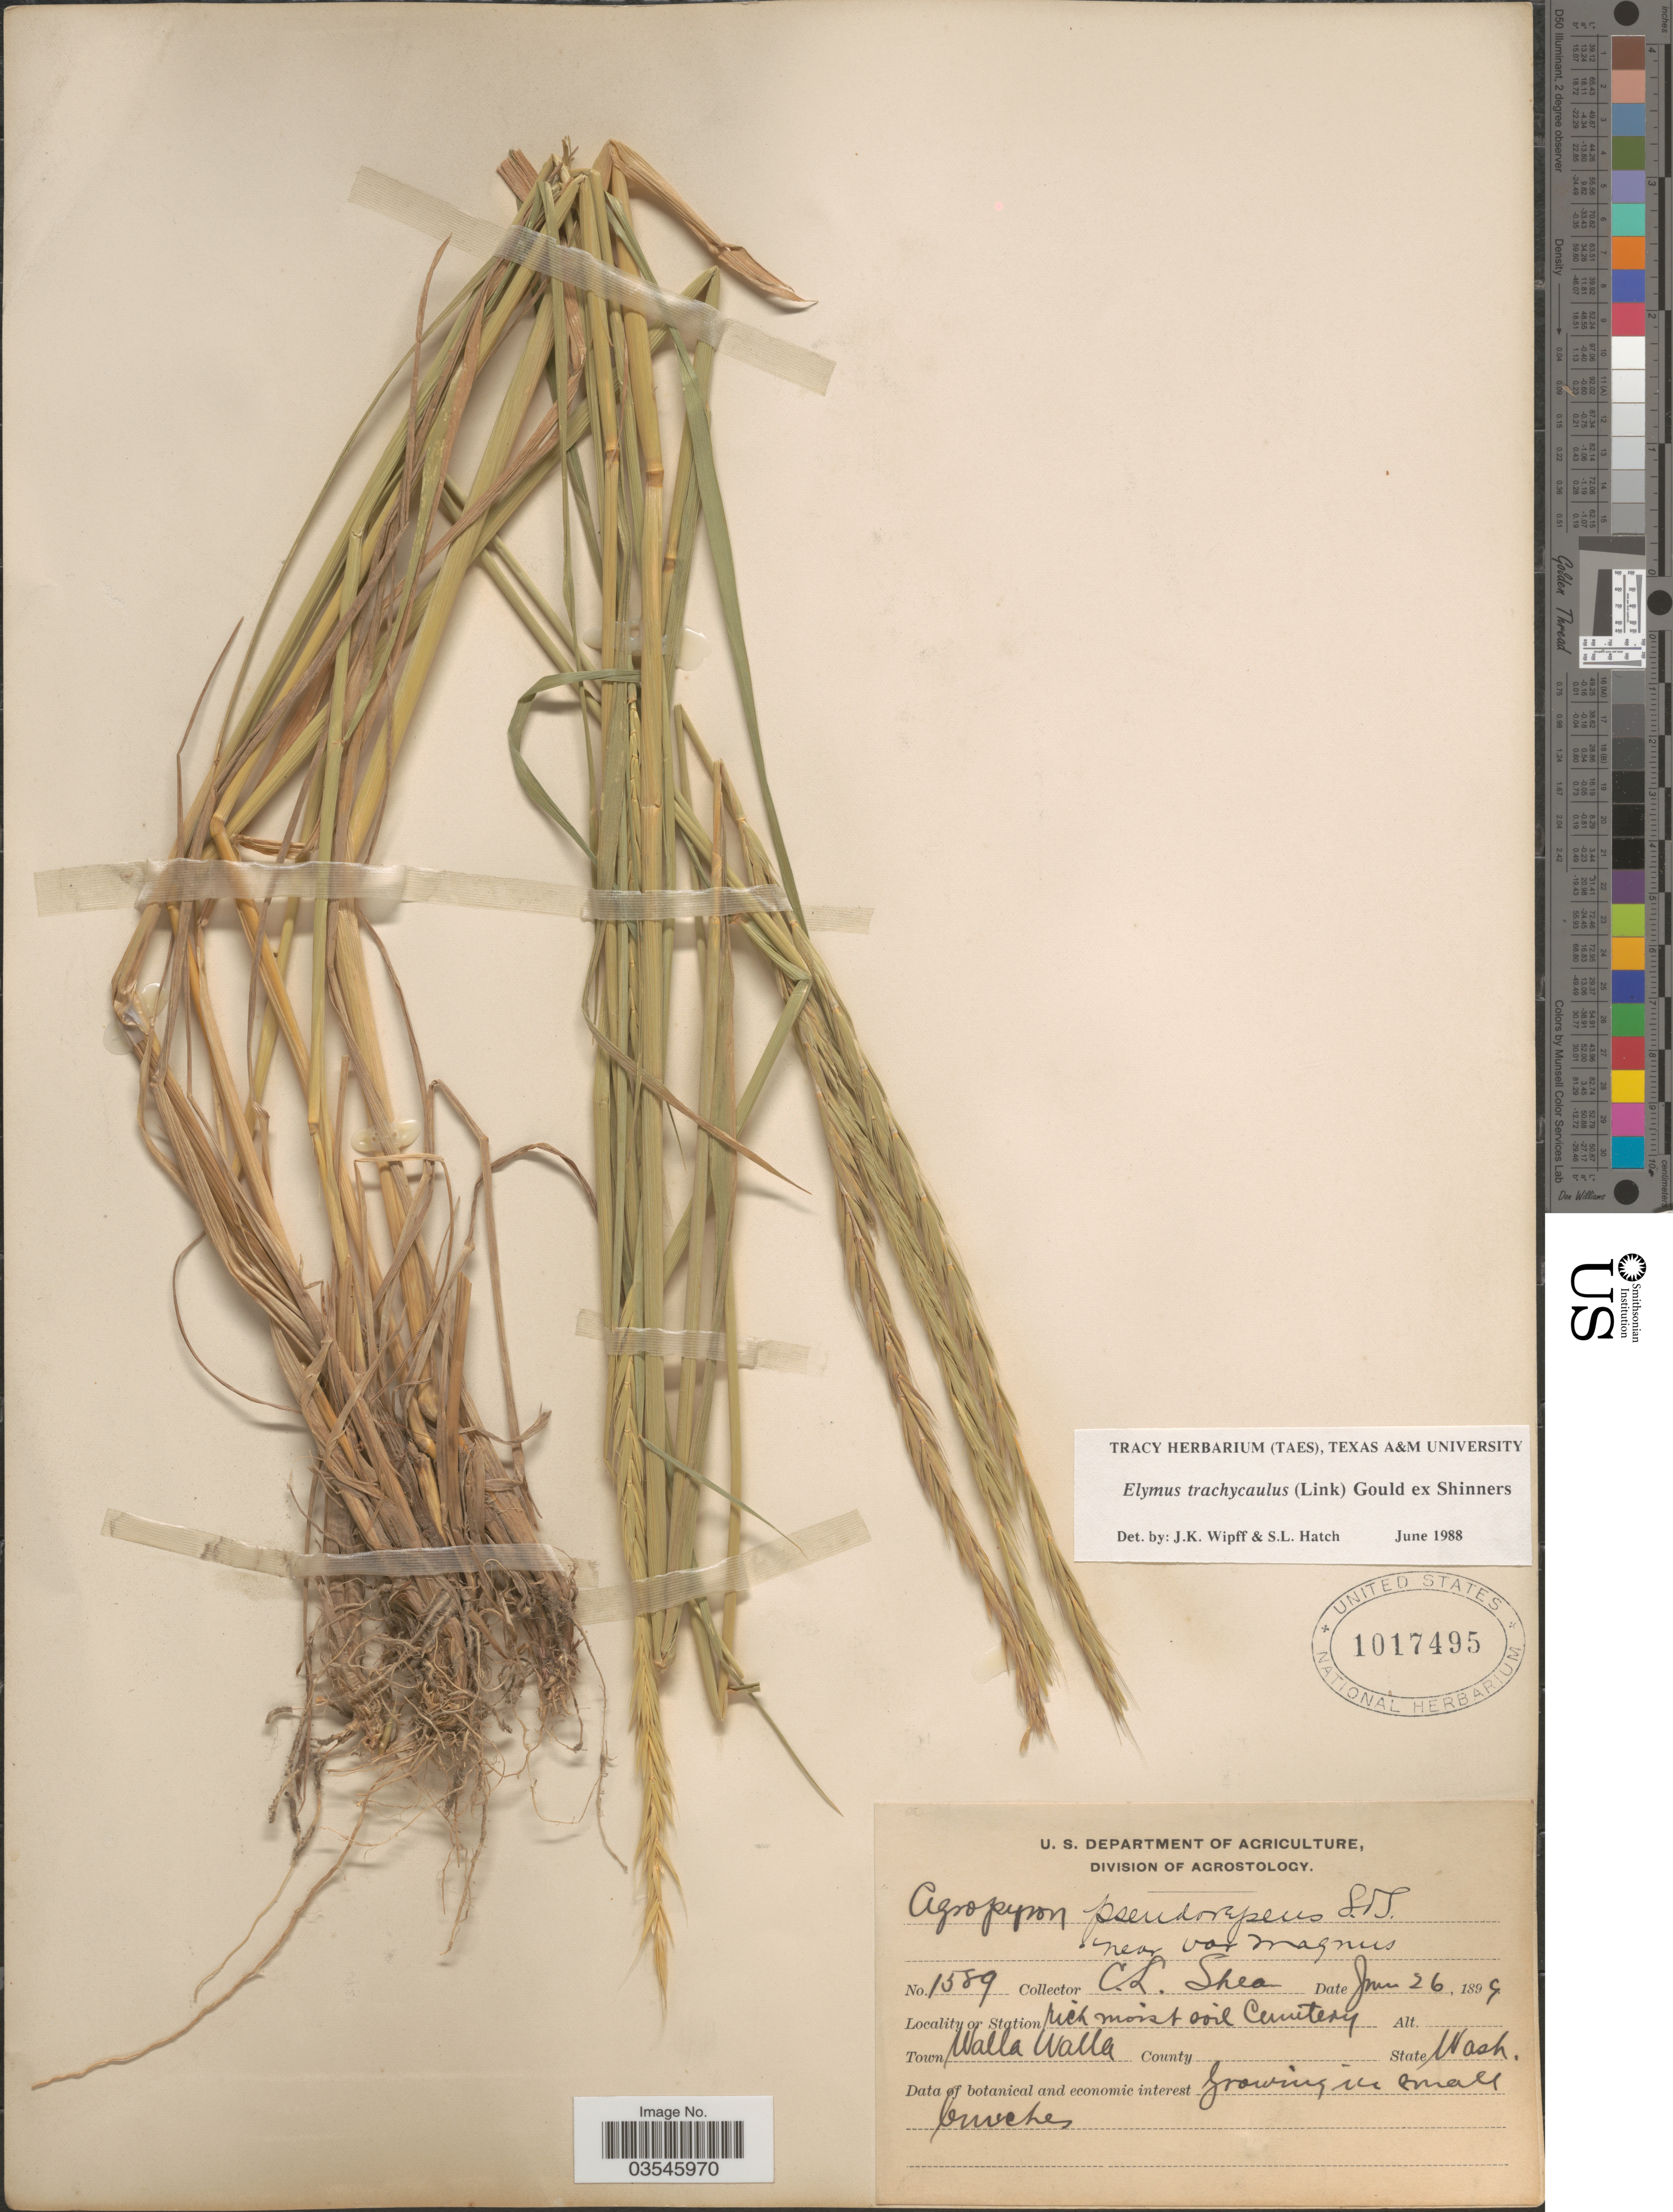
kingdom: Plantae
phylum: Tracheophyta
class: Liliopsida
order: Poales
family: Poaceae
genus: Elymus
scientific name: Elymus trachycaulus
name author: (Link) Gould ex Shinners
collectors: C. L. Shear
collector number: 1589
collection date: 1899-06-26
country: United States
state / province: Washington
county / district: Walla Walla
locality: Town Walla Walla.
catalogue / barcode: US 1017495